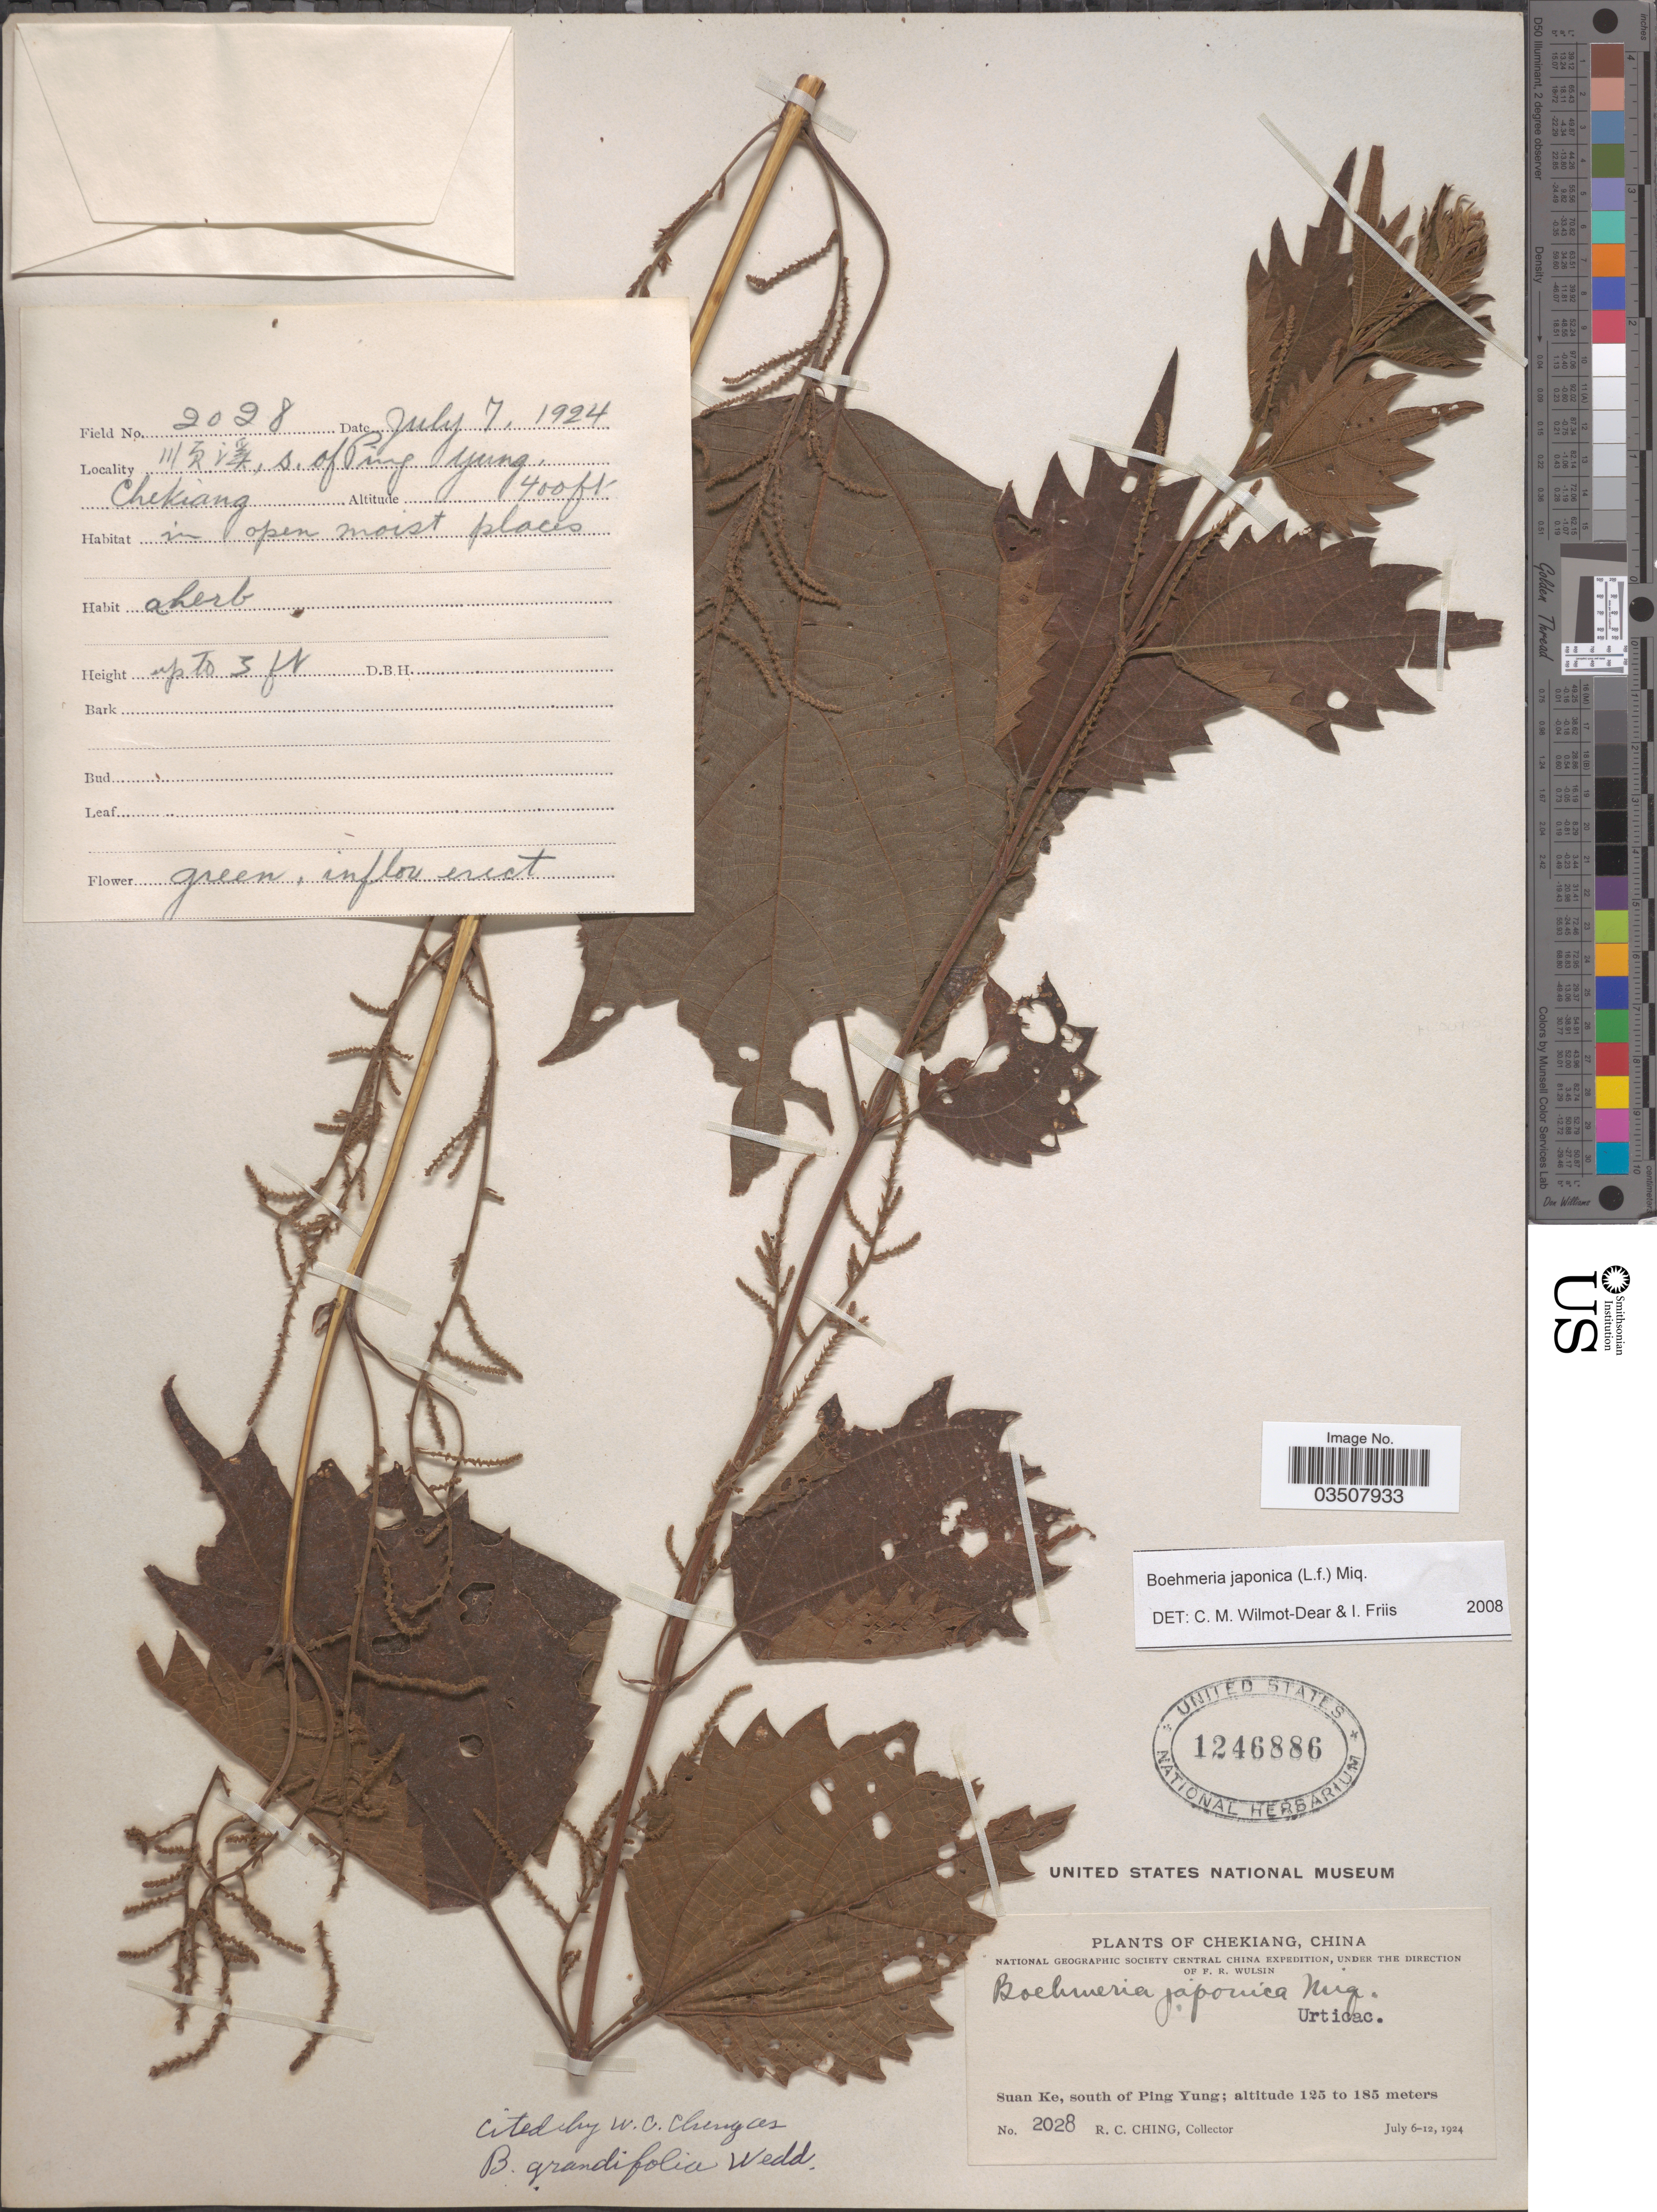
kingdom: Plantae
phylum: Tracheophyta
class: Magnoliopsida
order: Rosales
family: Urticaceae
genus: Boehmeria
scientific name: Boehmeria japonica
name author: (L. f.) Miq.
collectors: R. C. Ching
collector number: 2028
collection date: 1924-07-06/1924-07-12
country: China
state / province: Zhejiang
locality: Chekiang. Suan Ke, south of Ping Yung. X.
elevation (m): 122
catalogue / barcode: US 1246886